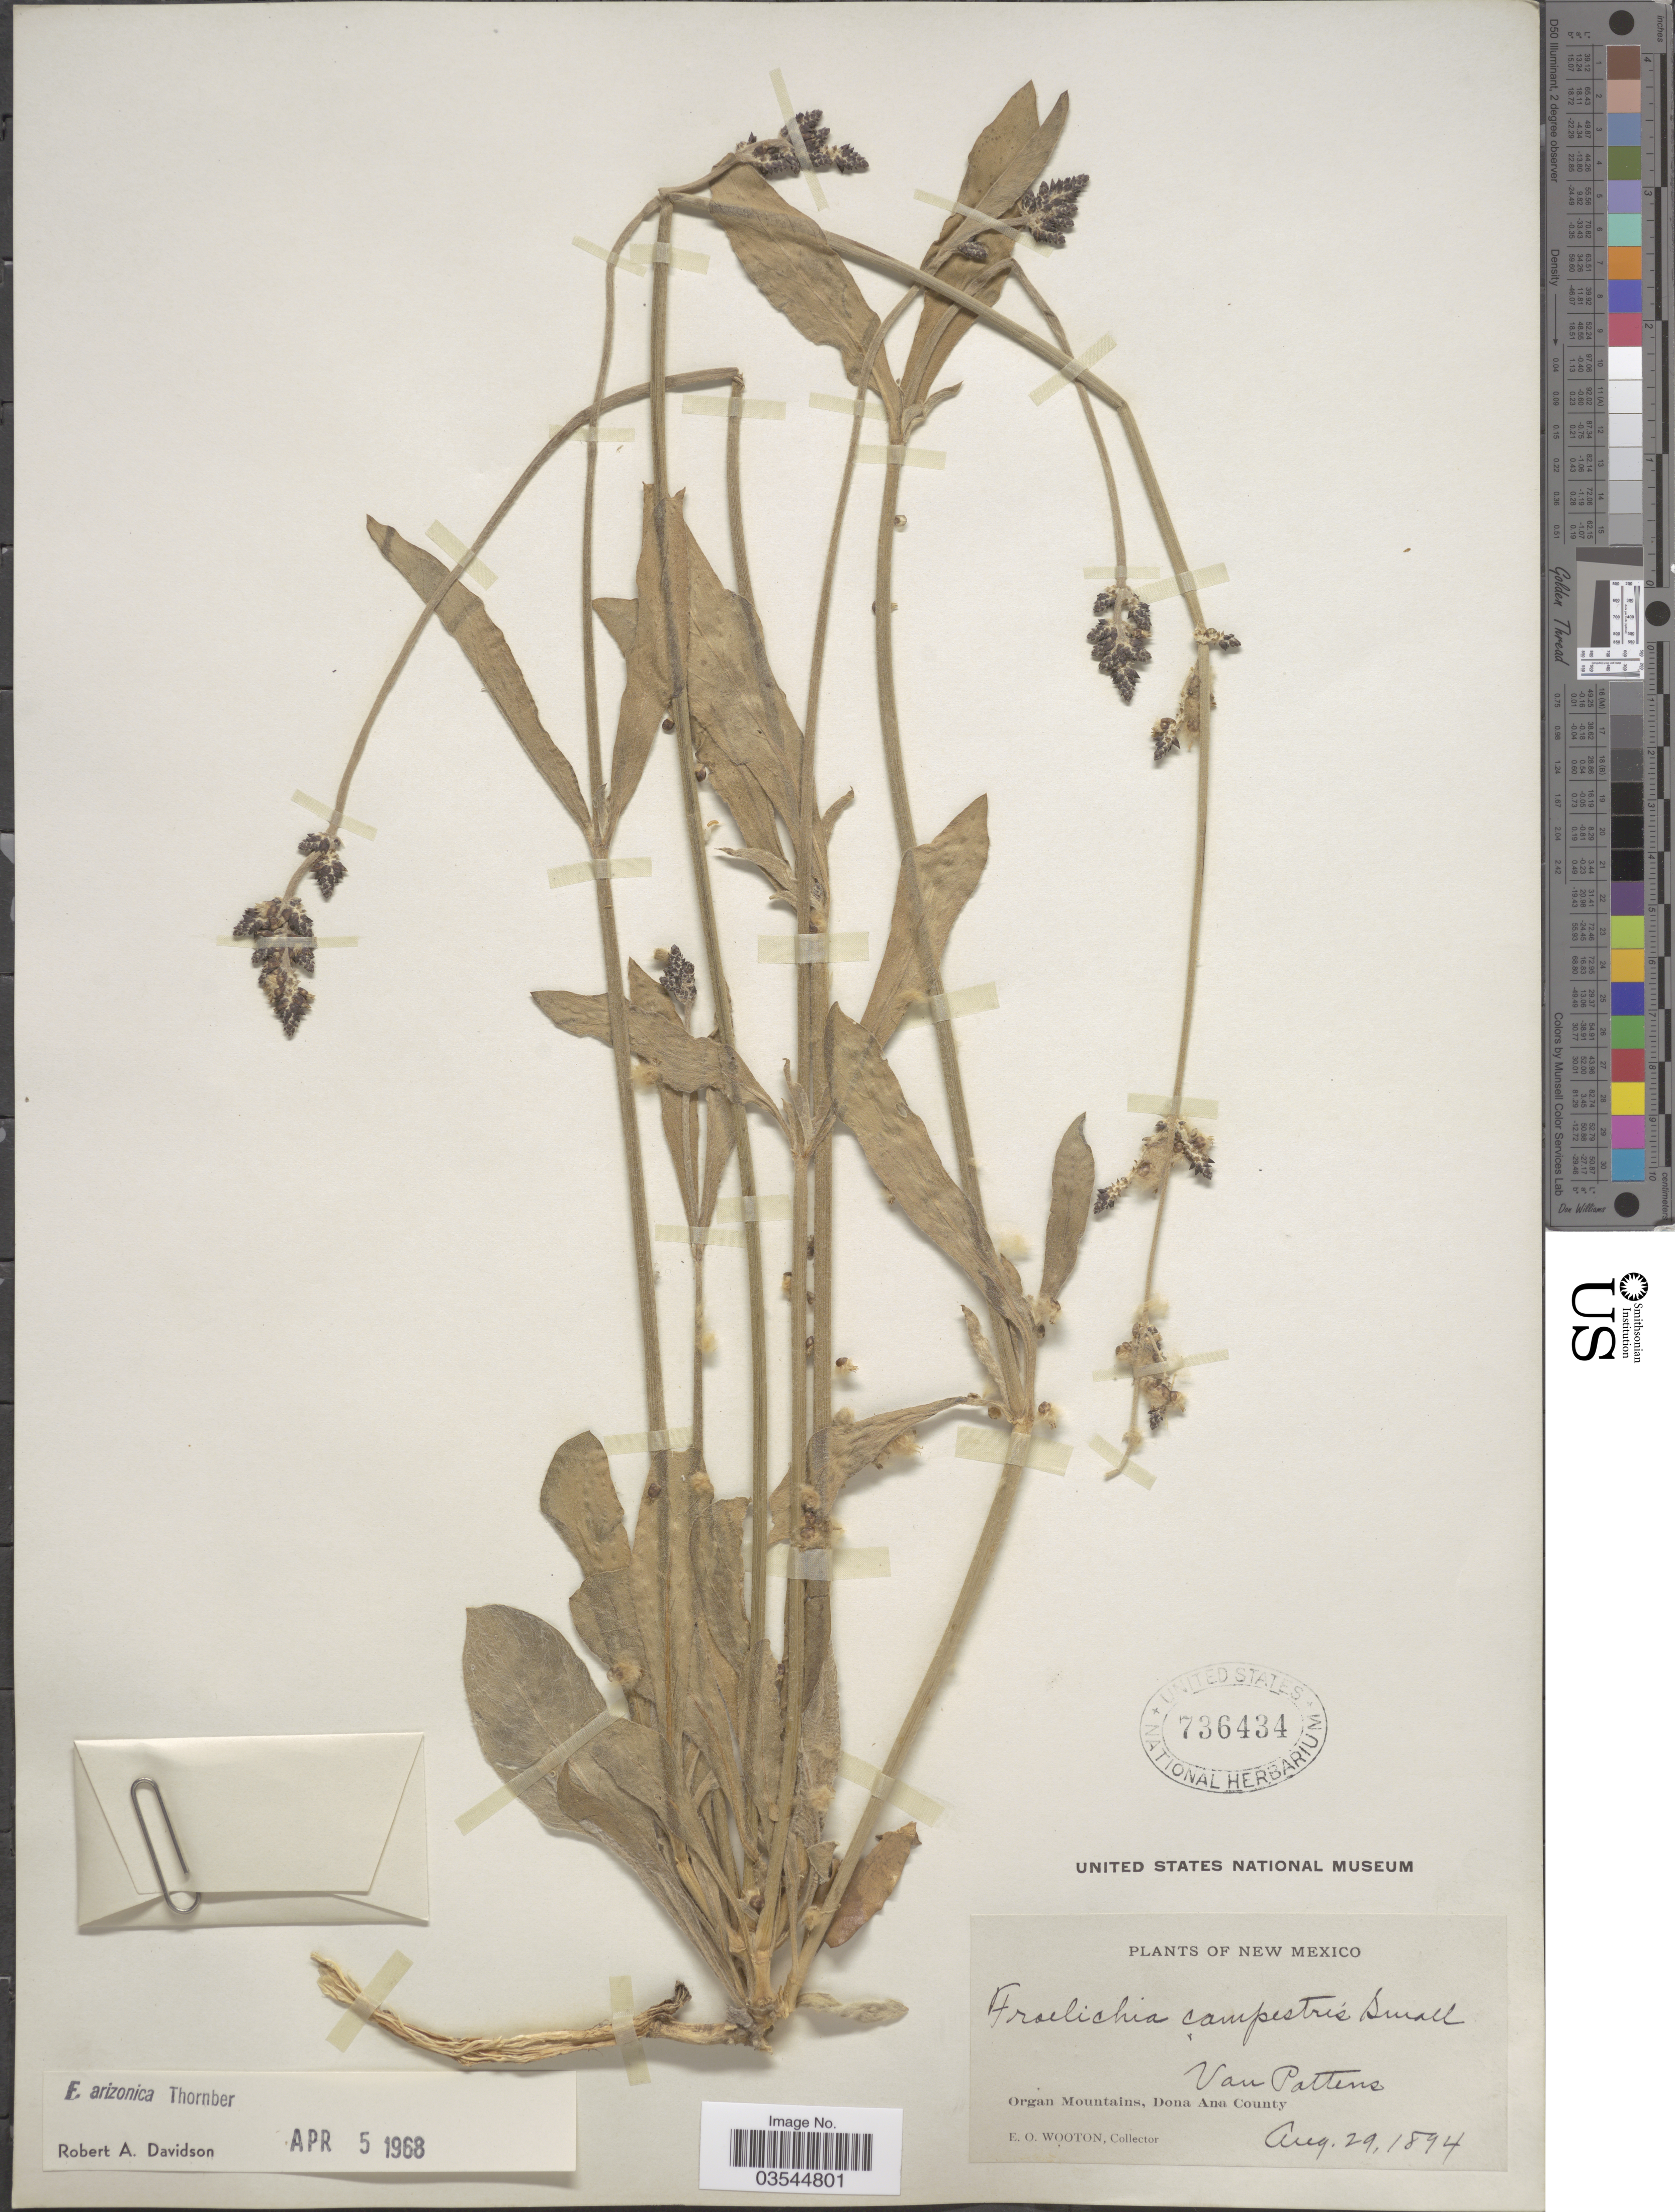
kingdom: Plantae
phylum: Tracheophyta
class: Magnoliopsida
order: Caryophyllales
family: Amaranthaceae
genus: Froelichia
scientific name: Froelichia arizonica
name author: Thornber ex Standl.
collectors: E. O. Wooton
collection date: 1894-08-29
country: United States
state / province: New Mexico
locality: Van Pattens, Organ Mountains, Dona Ana County.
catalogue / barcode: US 736434